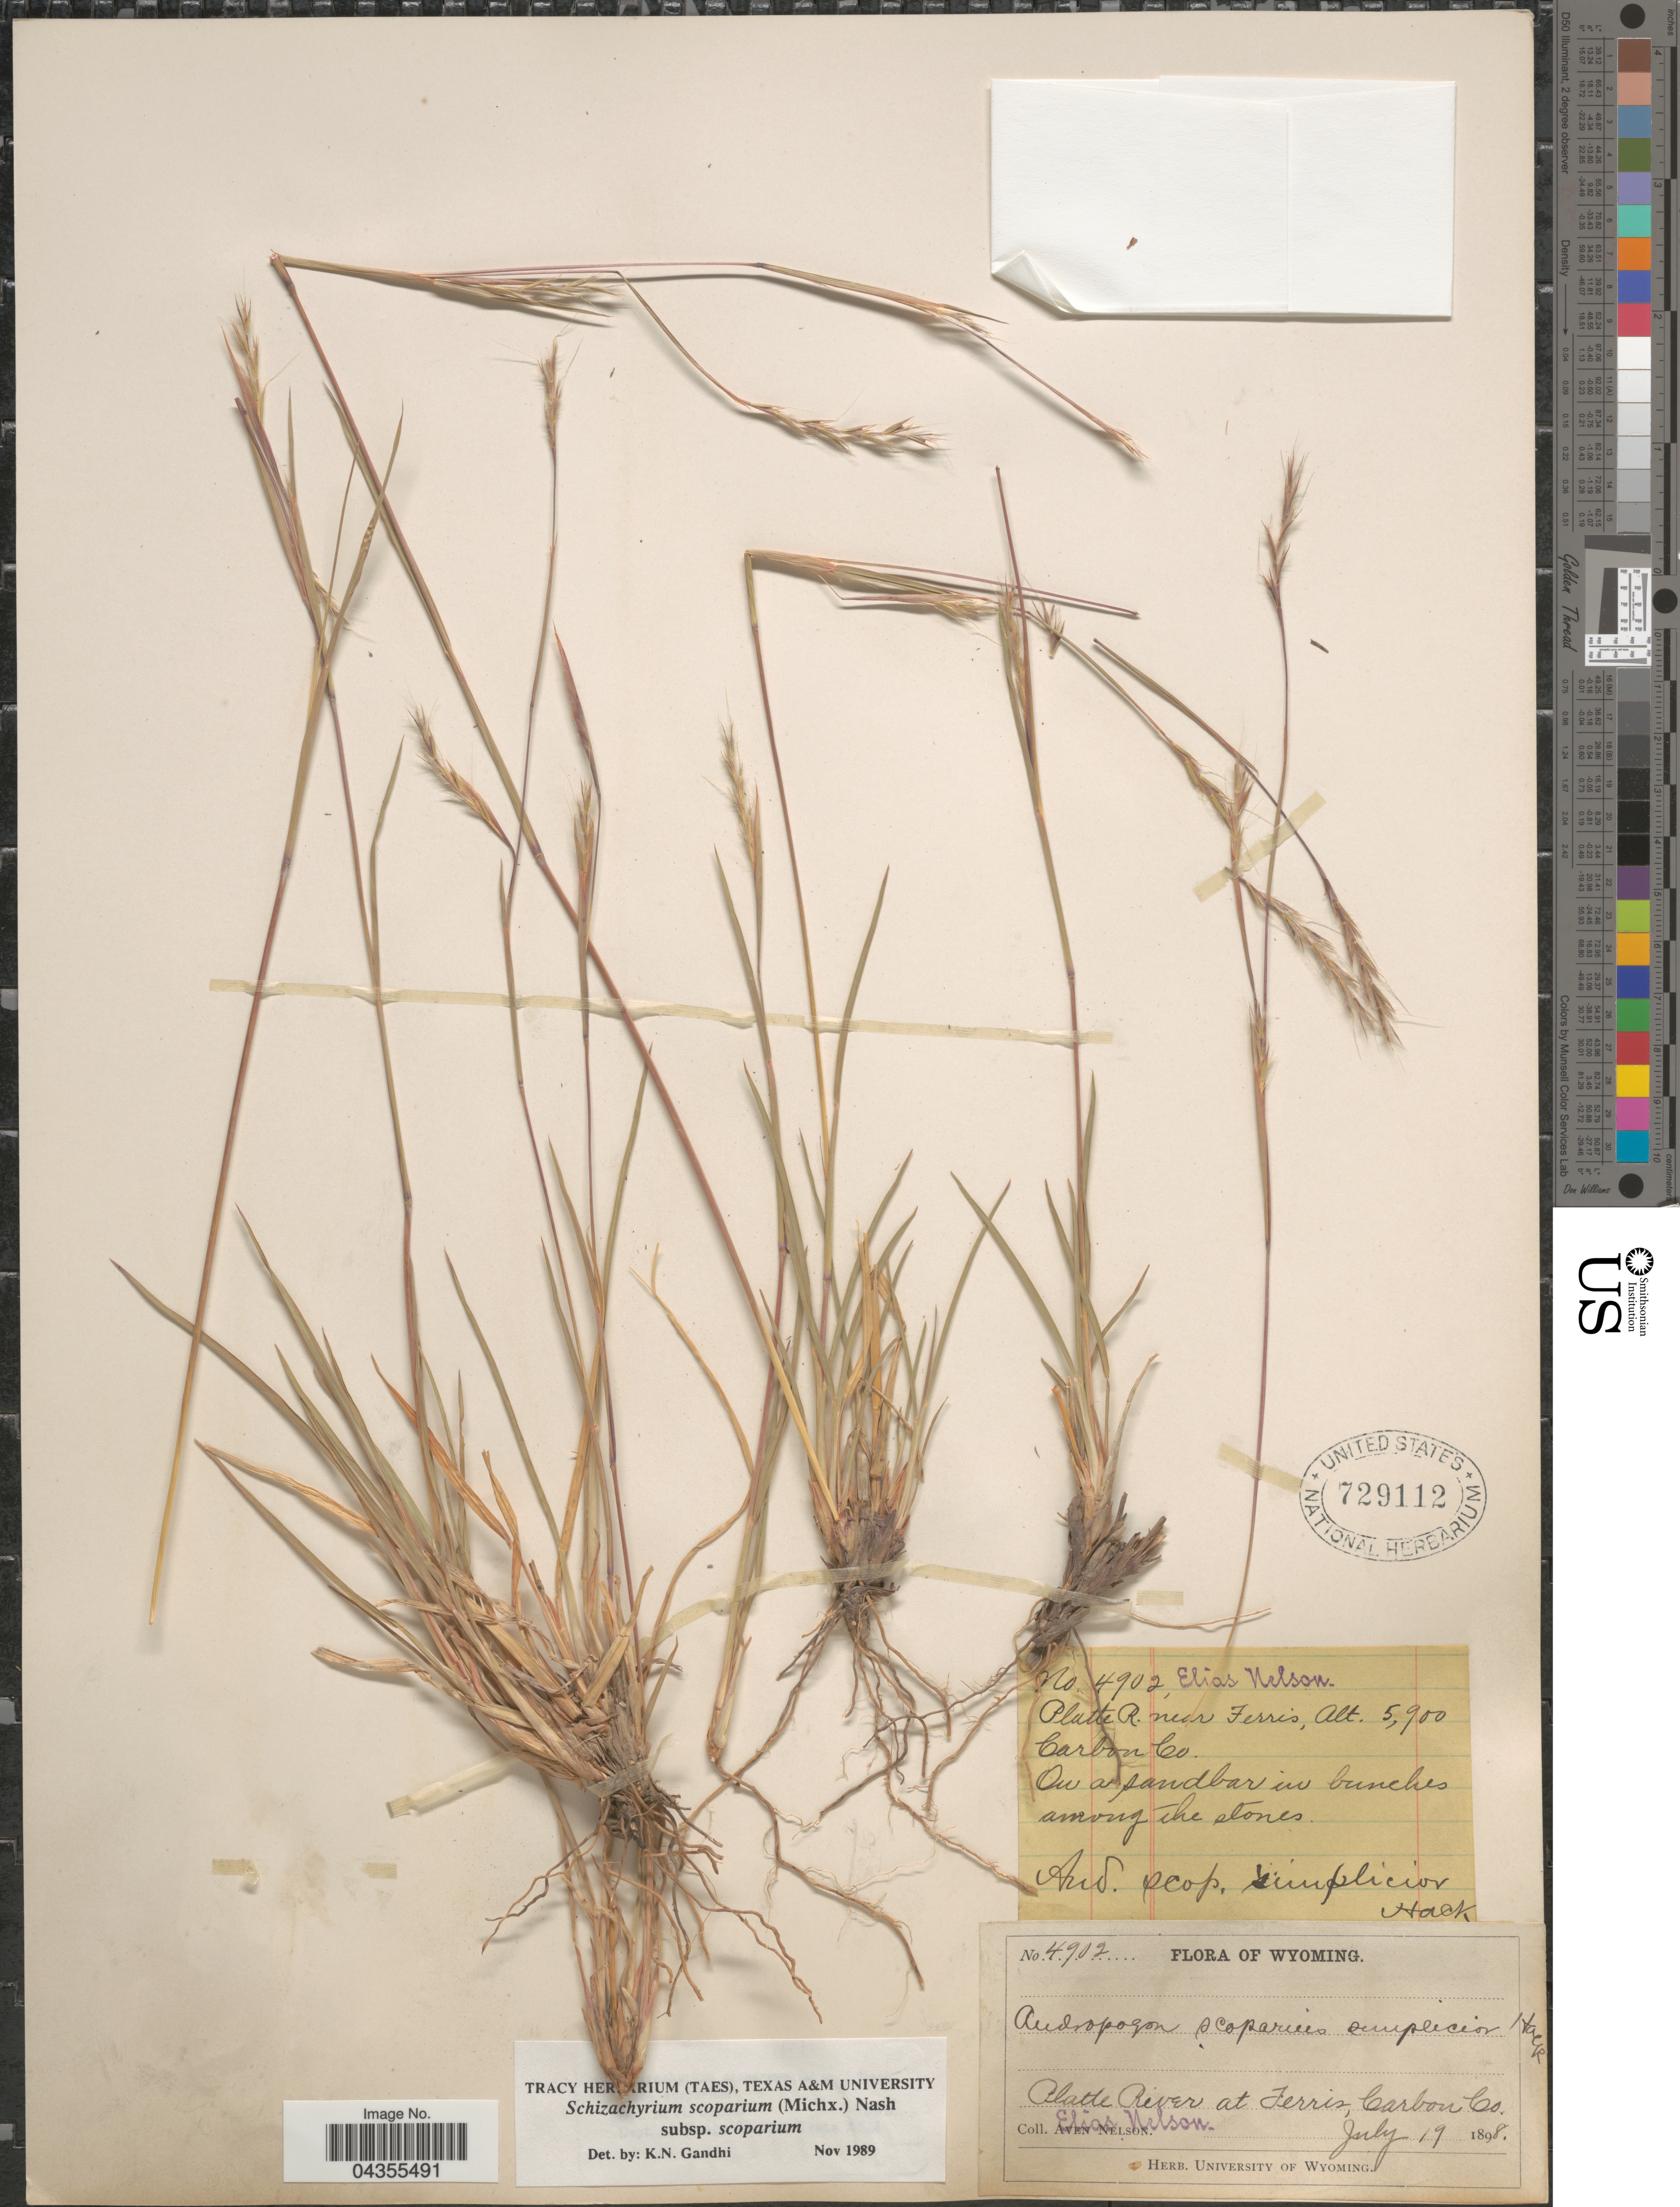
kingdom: Plantae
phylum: Tracheophyta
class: Liliopsida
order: Poales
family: Poaceae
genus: Schizachyrium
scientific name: Schizachyrium scoparium var. scoparium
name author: (Michx.) Nash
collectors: E. Nelson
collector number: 4902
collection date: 1898-07-19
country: United States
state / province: Wyoming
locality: Platte R. near Ferris. Carbon Co.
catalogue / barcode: US 729112